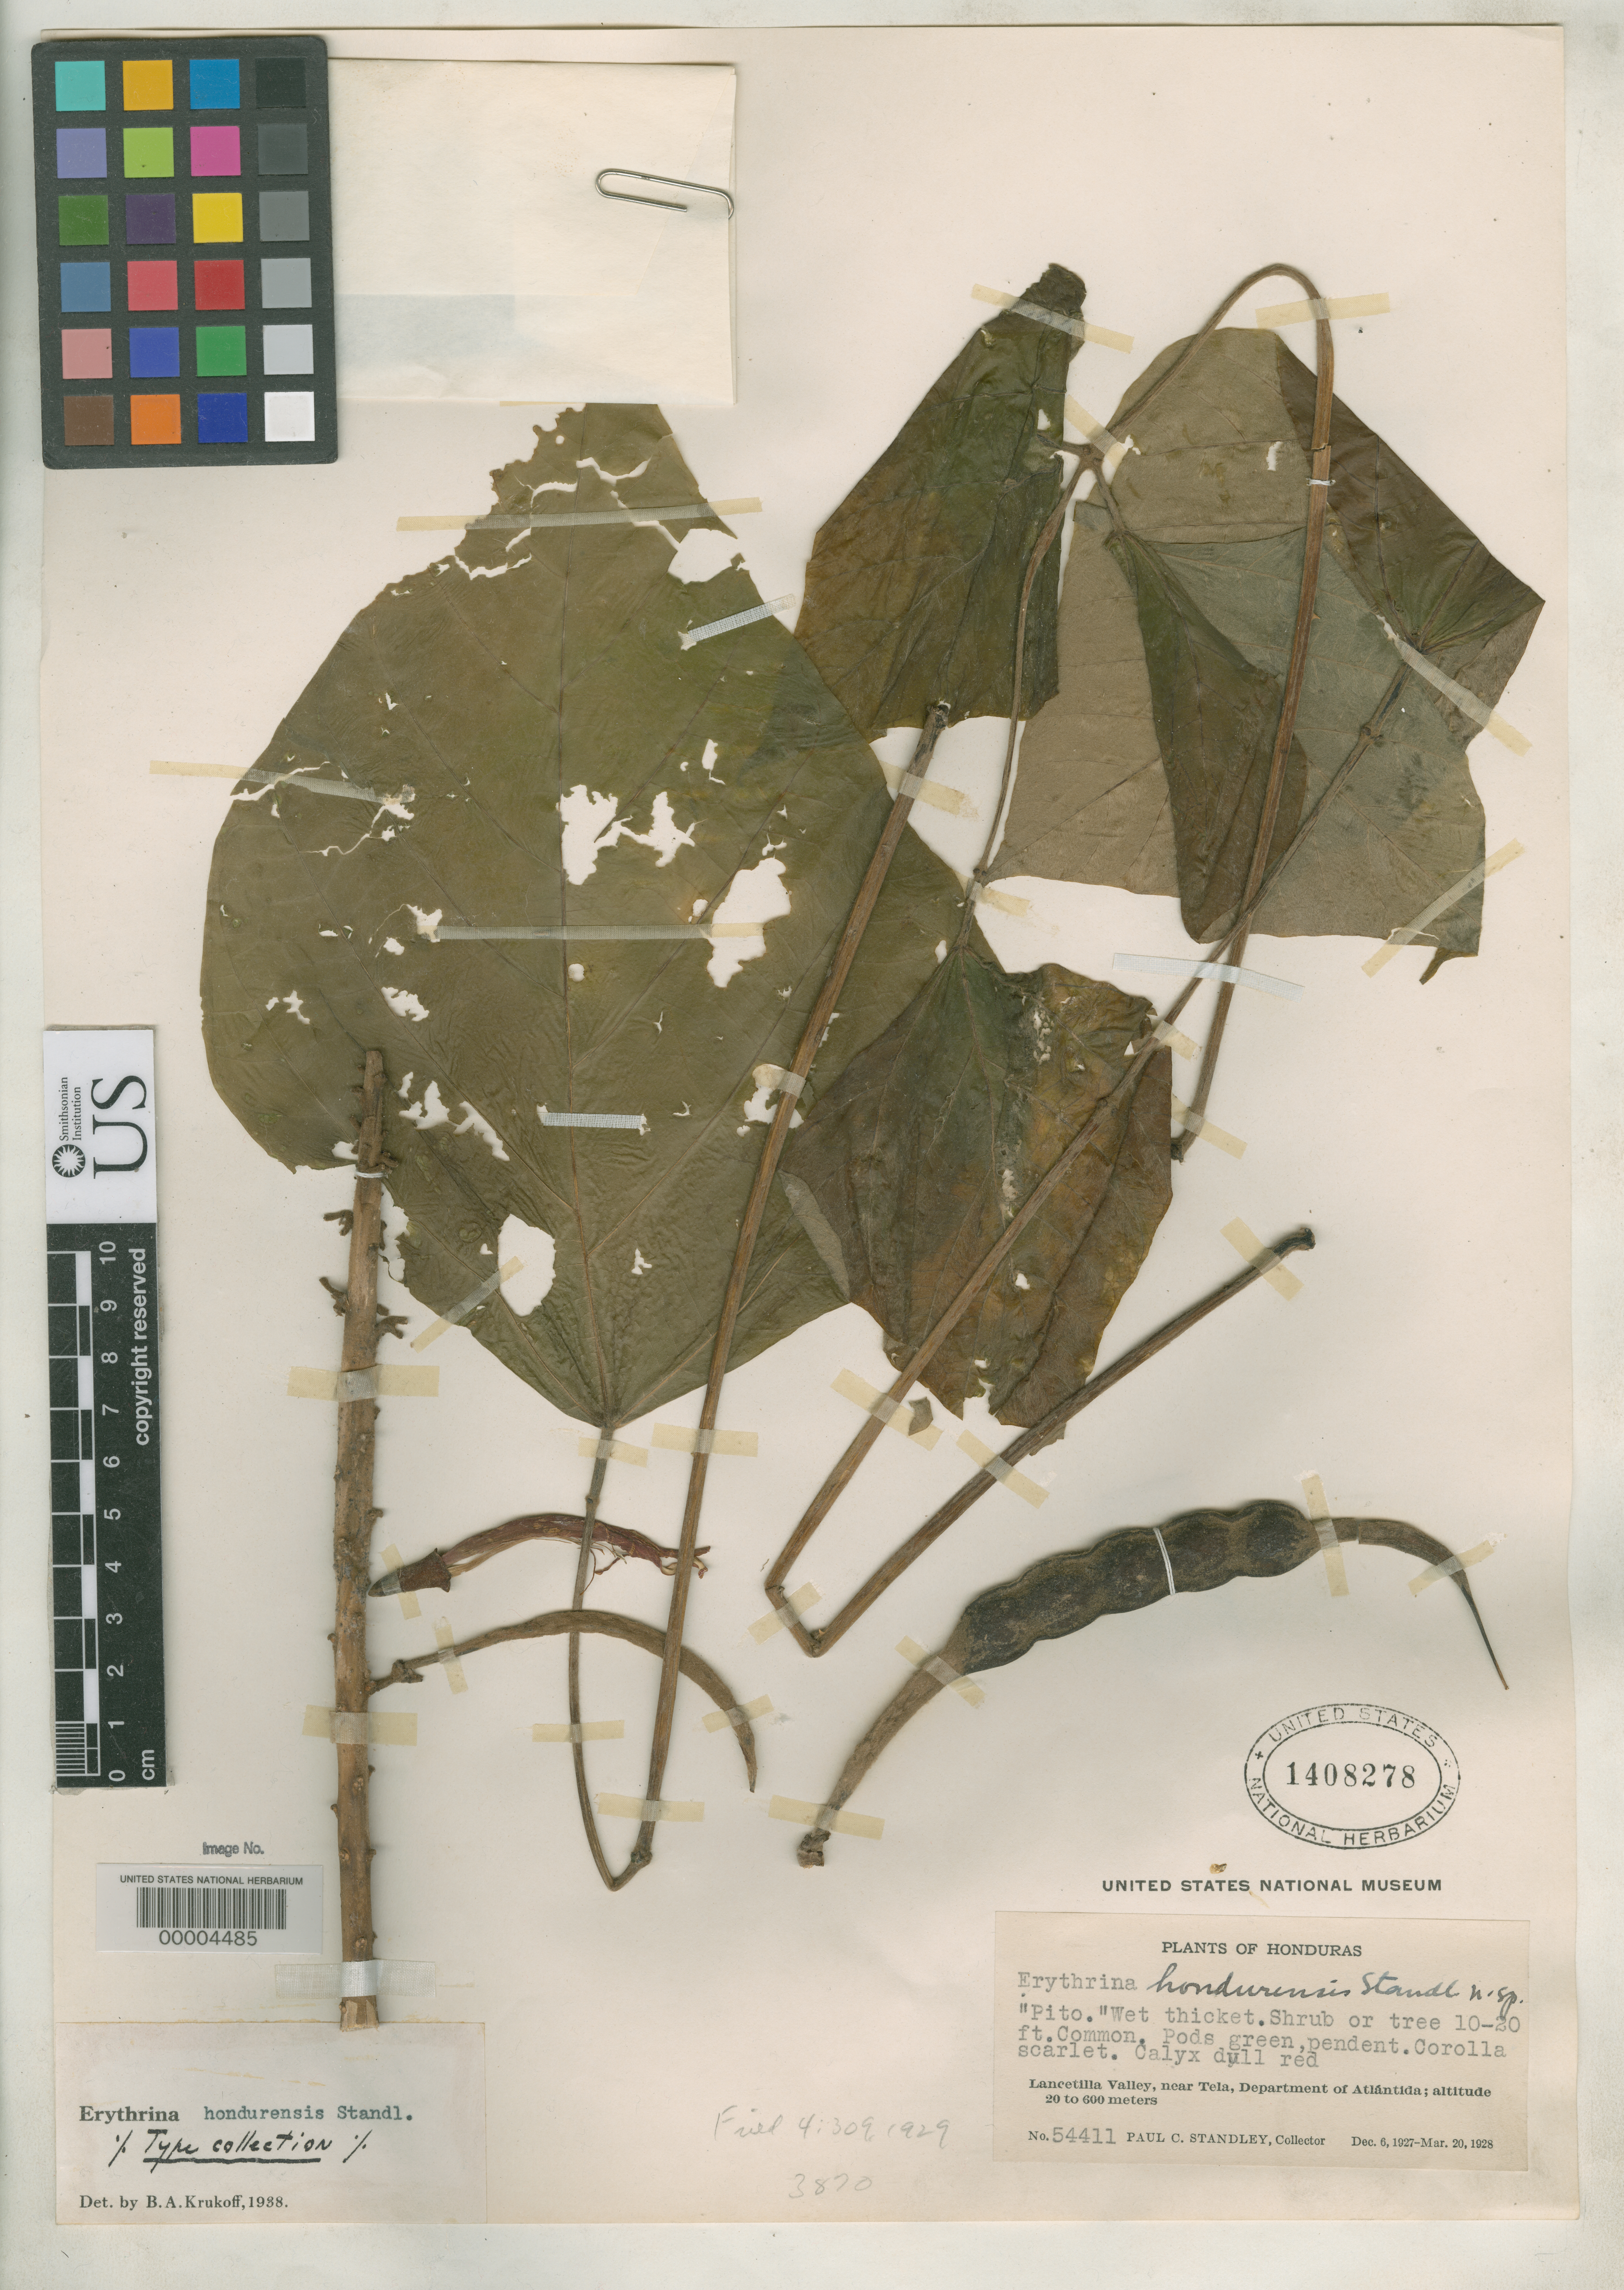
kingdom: Plantae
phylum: Tracheophyta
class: Magnoliopsida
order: Fabales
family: Fabaceae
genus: Erythrina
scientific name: Erythrina hondurensis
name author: Standl.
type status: Isotype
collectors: P. C. Standley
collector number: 54411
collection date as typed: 12 Jan 1928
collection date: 1928-01-12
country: Honduras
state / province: Atlántida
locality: Lancetilla Valley, near Tela.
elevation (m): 100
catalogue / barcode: US 1408278